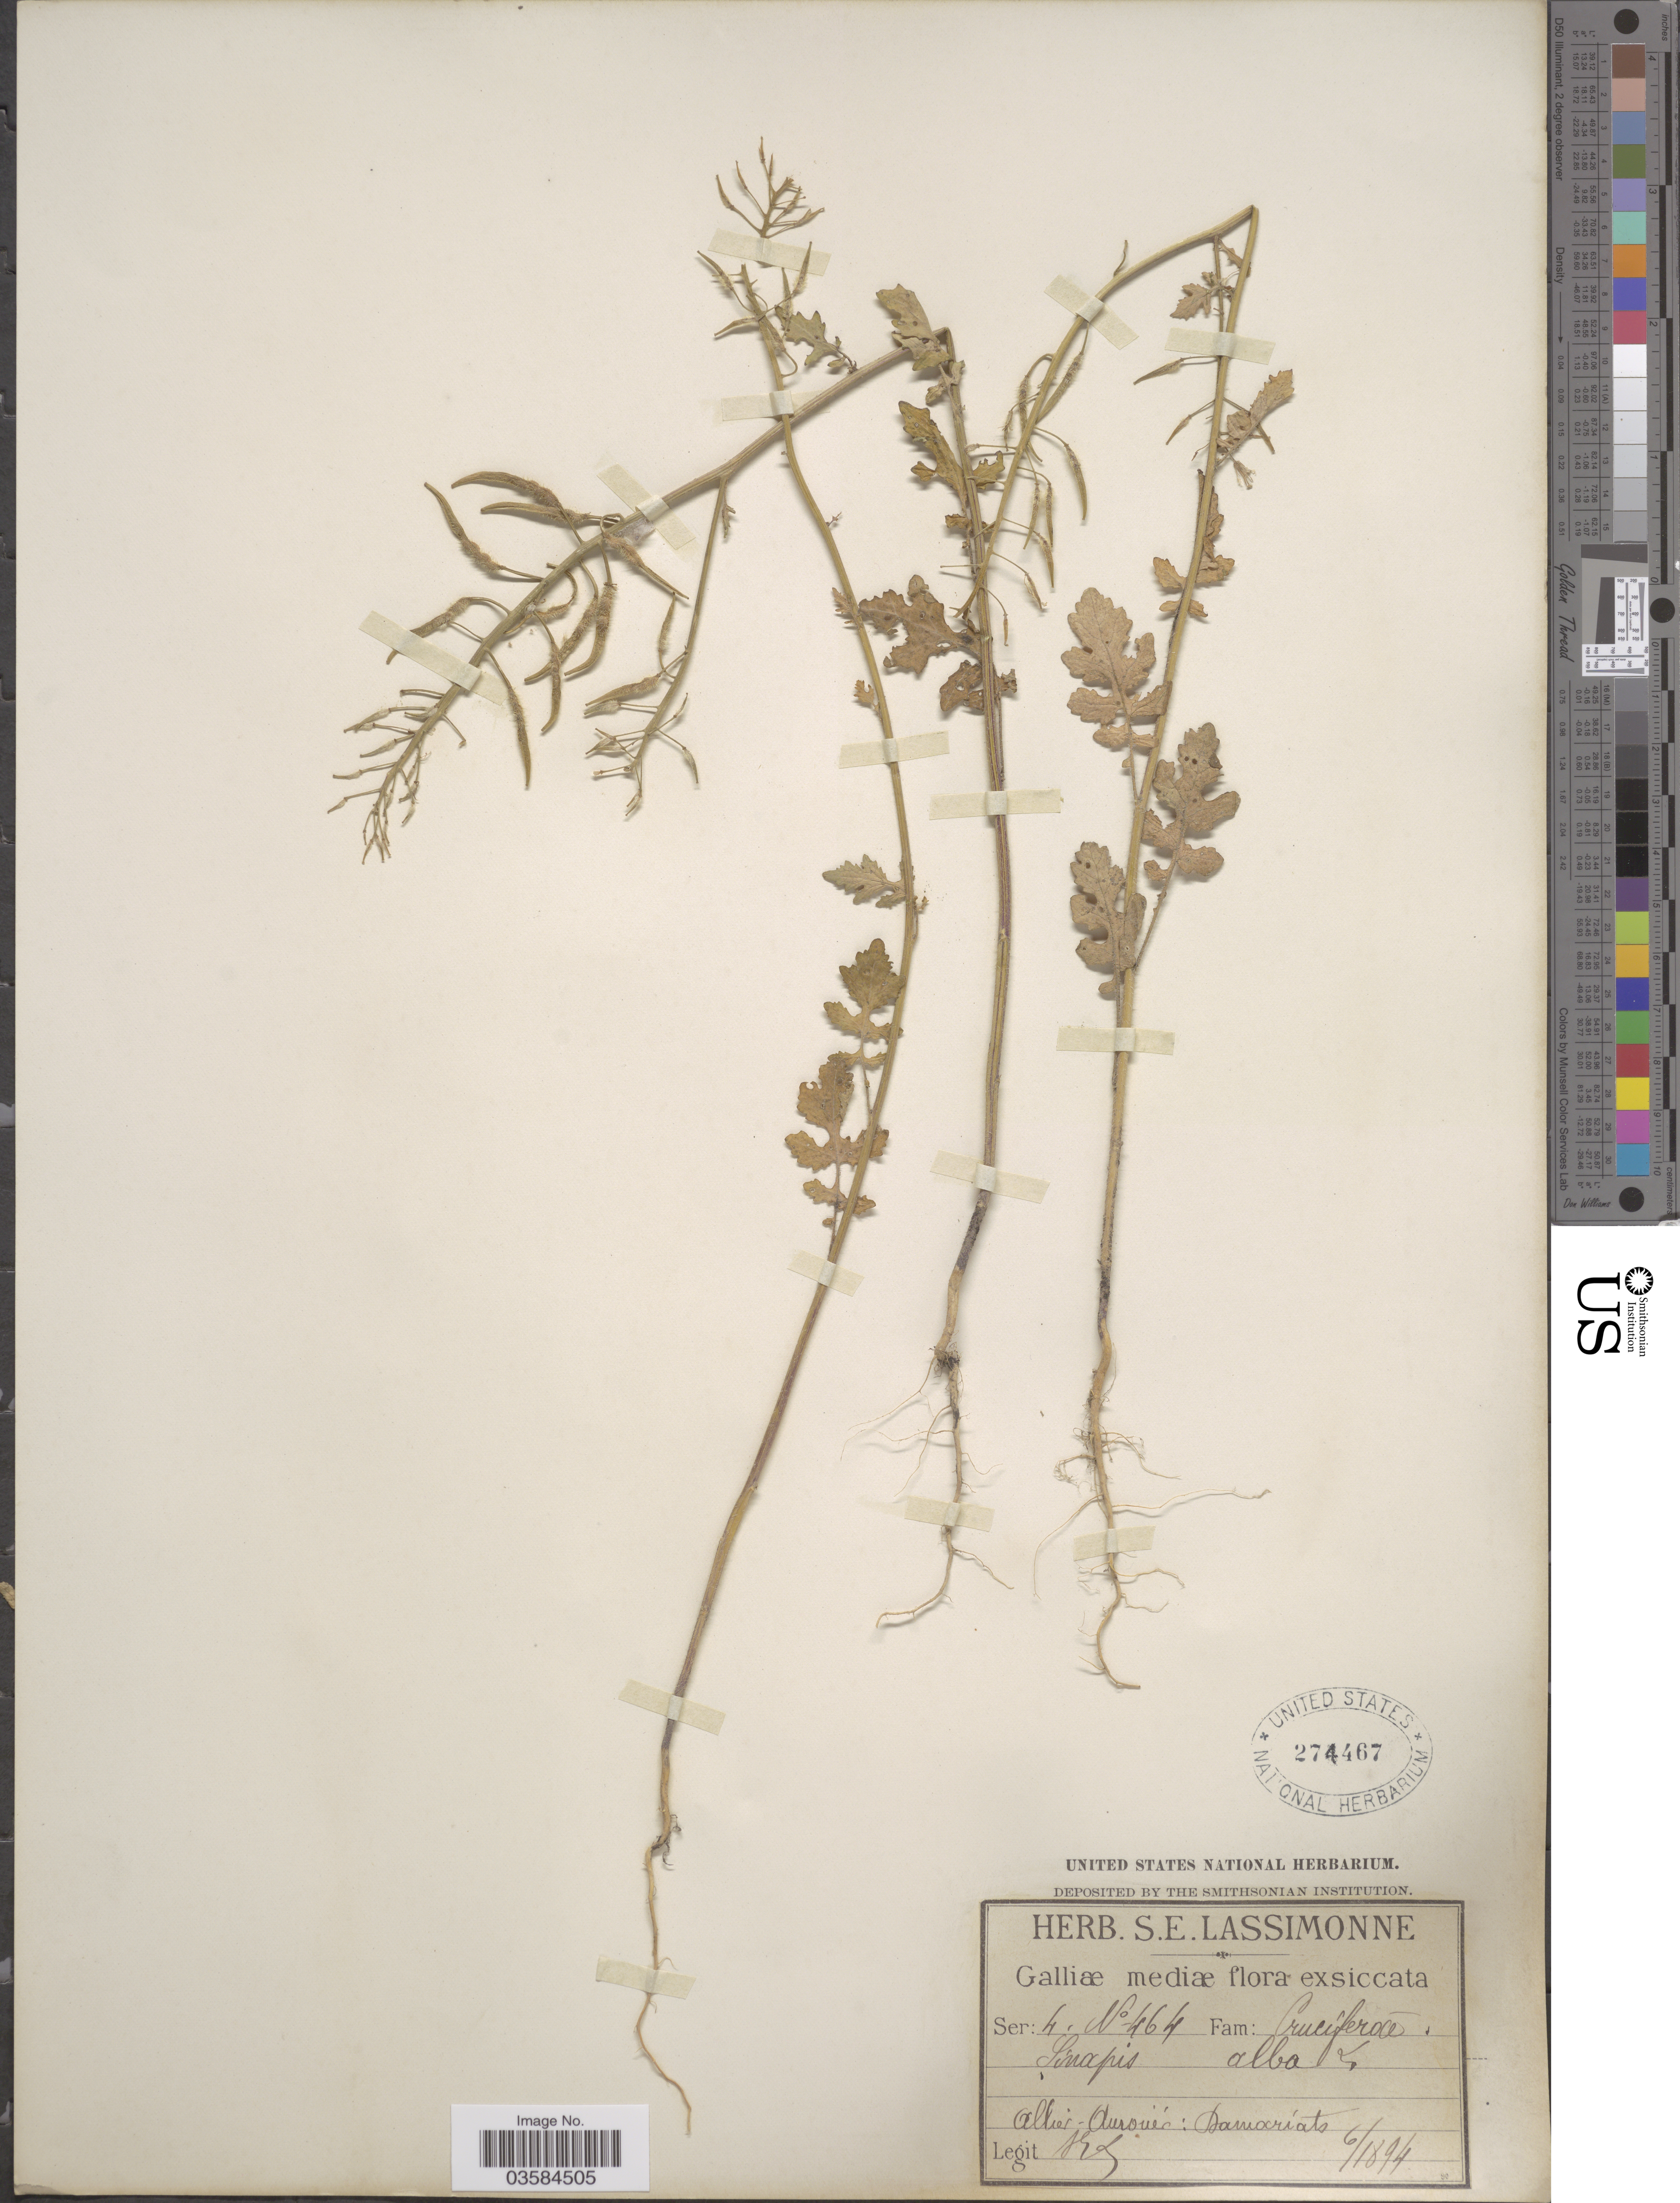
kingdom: Plantae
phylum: Tracheophyta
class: Magnoliopsida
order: Brassicales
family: Brassicaceae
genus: Sinapis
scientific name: Sinapis alba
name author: L.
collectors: S. Lassimonne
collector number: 464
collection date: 1894-06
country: France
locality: Galliœ mediœ. Allier-Aurouer: Damariats.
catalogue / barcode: US 274467